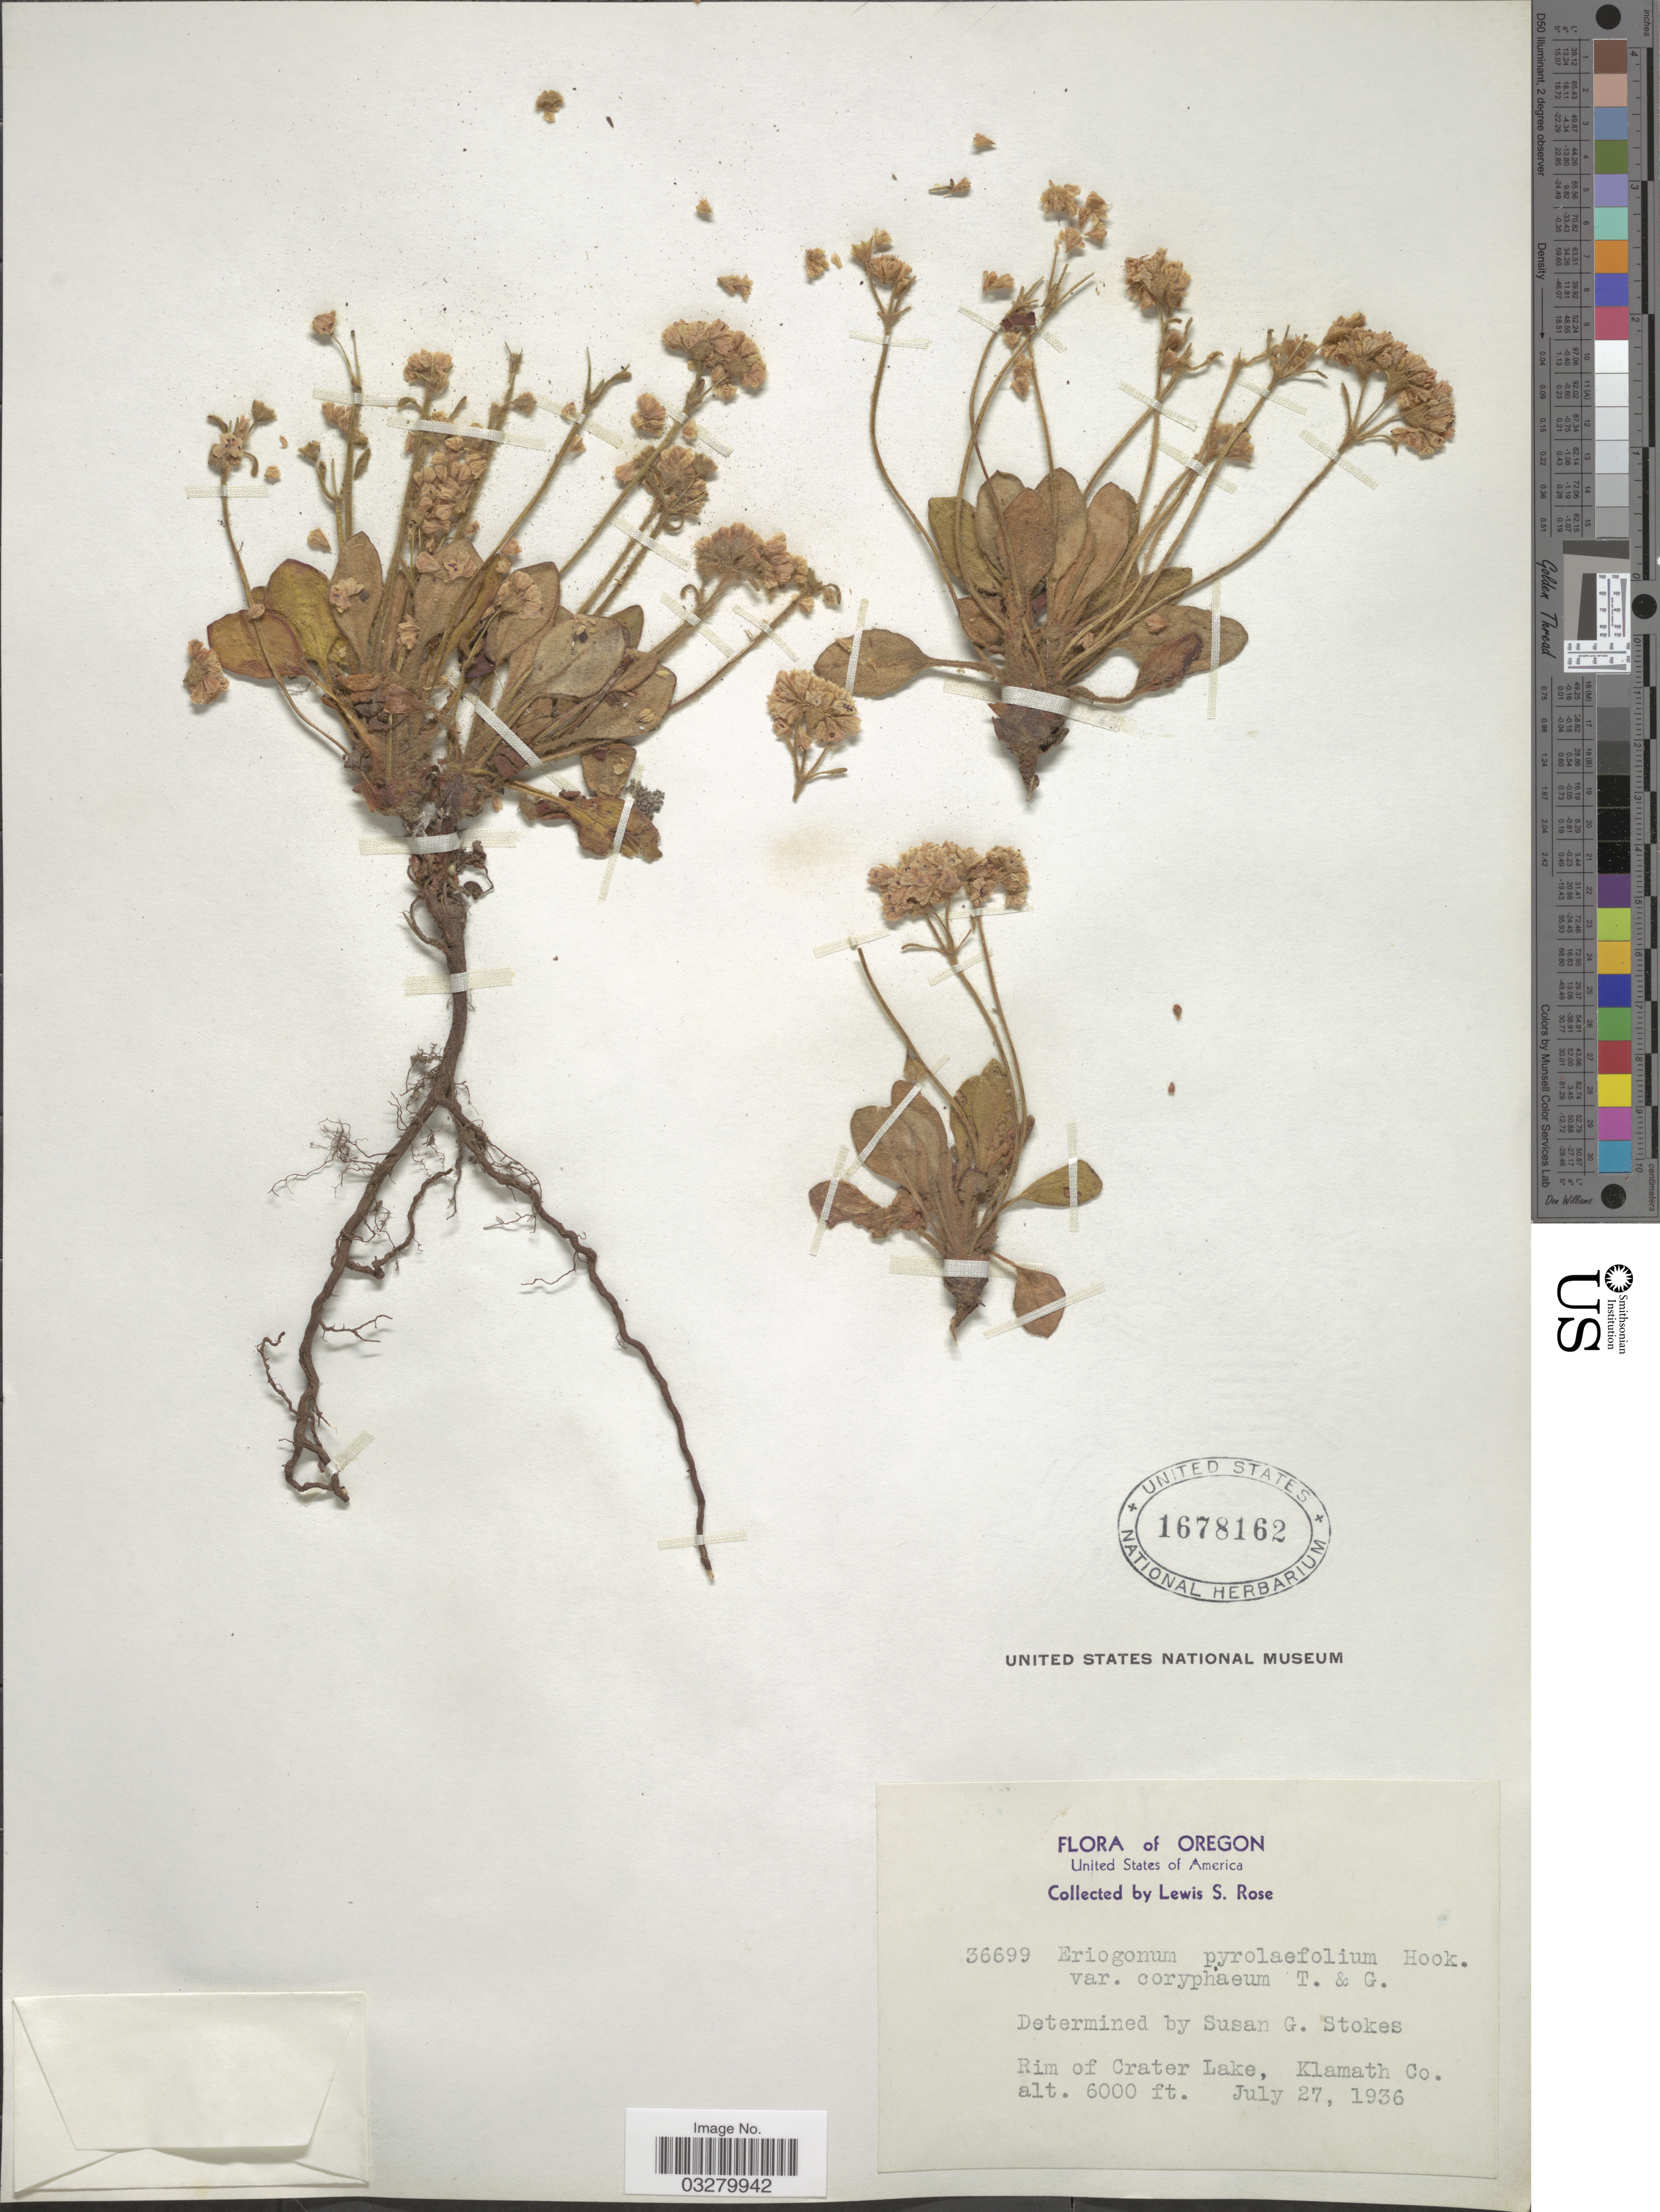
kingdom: Plantae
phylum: Tracheophyta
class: Magnoliopsida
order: Caryophyllales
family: Polygonaceae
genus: Eriogonum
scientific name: Eriogonum pyrolifolium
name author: Hook.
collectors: L. S. Rose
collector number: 36699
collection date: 1936-07-27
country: United States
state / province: Oregon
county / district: Klamath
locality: Rim of Crater Lake, Klamath Co.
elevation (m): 1829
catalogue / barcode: US 1678162